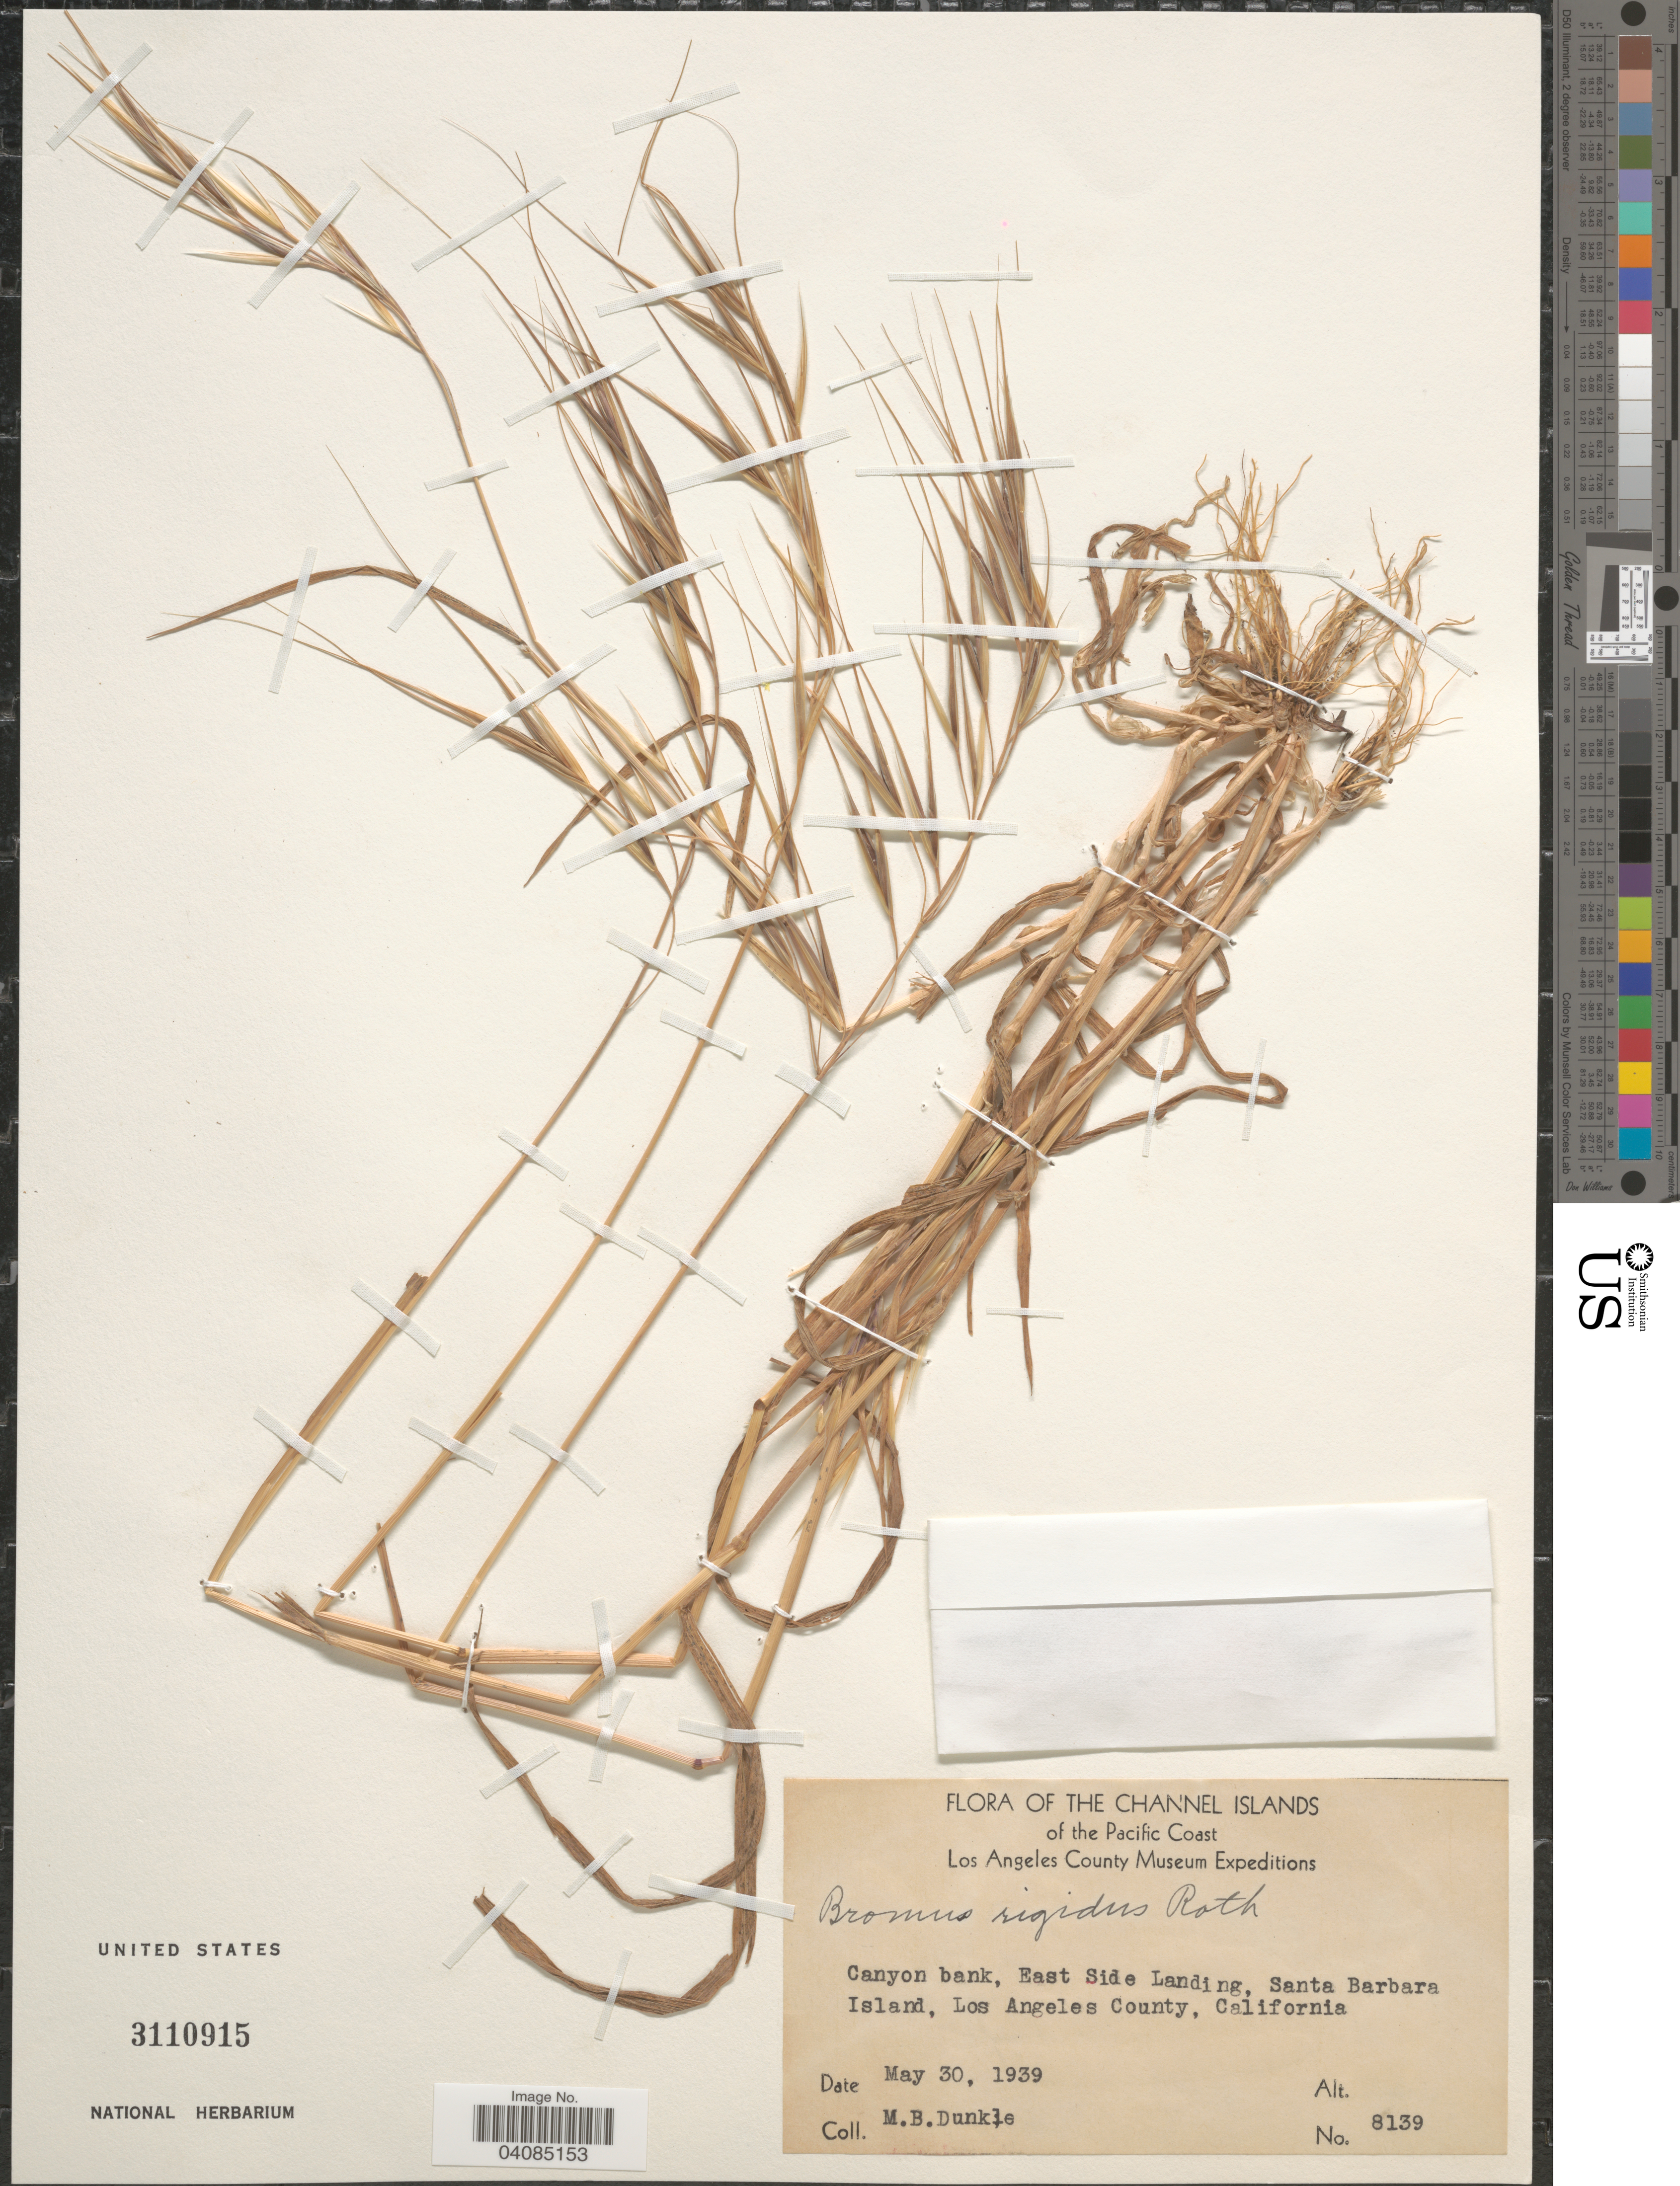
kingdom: Plantae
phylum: Tracheophyta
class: Liliopsida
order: Poales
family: Poaceae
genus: Bromus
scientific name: Bromus rigidus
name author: Roth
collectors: M. Dunkle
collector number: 8139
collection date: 1939-05-30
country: United States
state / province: California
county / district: Santa Barbara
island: Santa Barbara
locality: The Channel Islands of the Pacific Coast. Los Angeles County Museum Expeditions. Canyon bank, East Side Landing, Santa Barbara Island, Los Angeles County.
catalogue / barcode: US 3110915